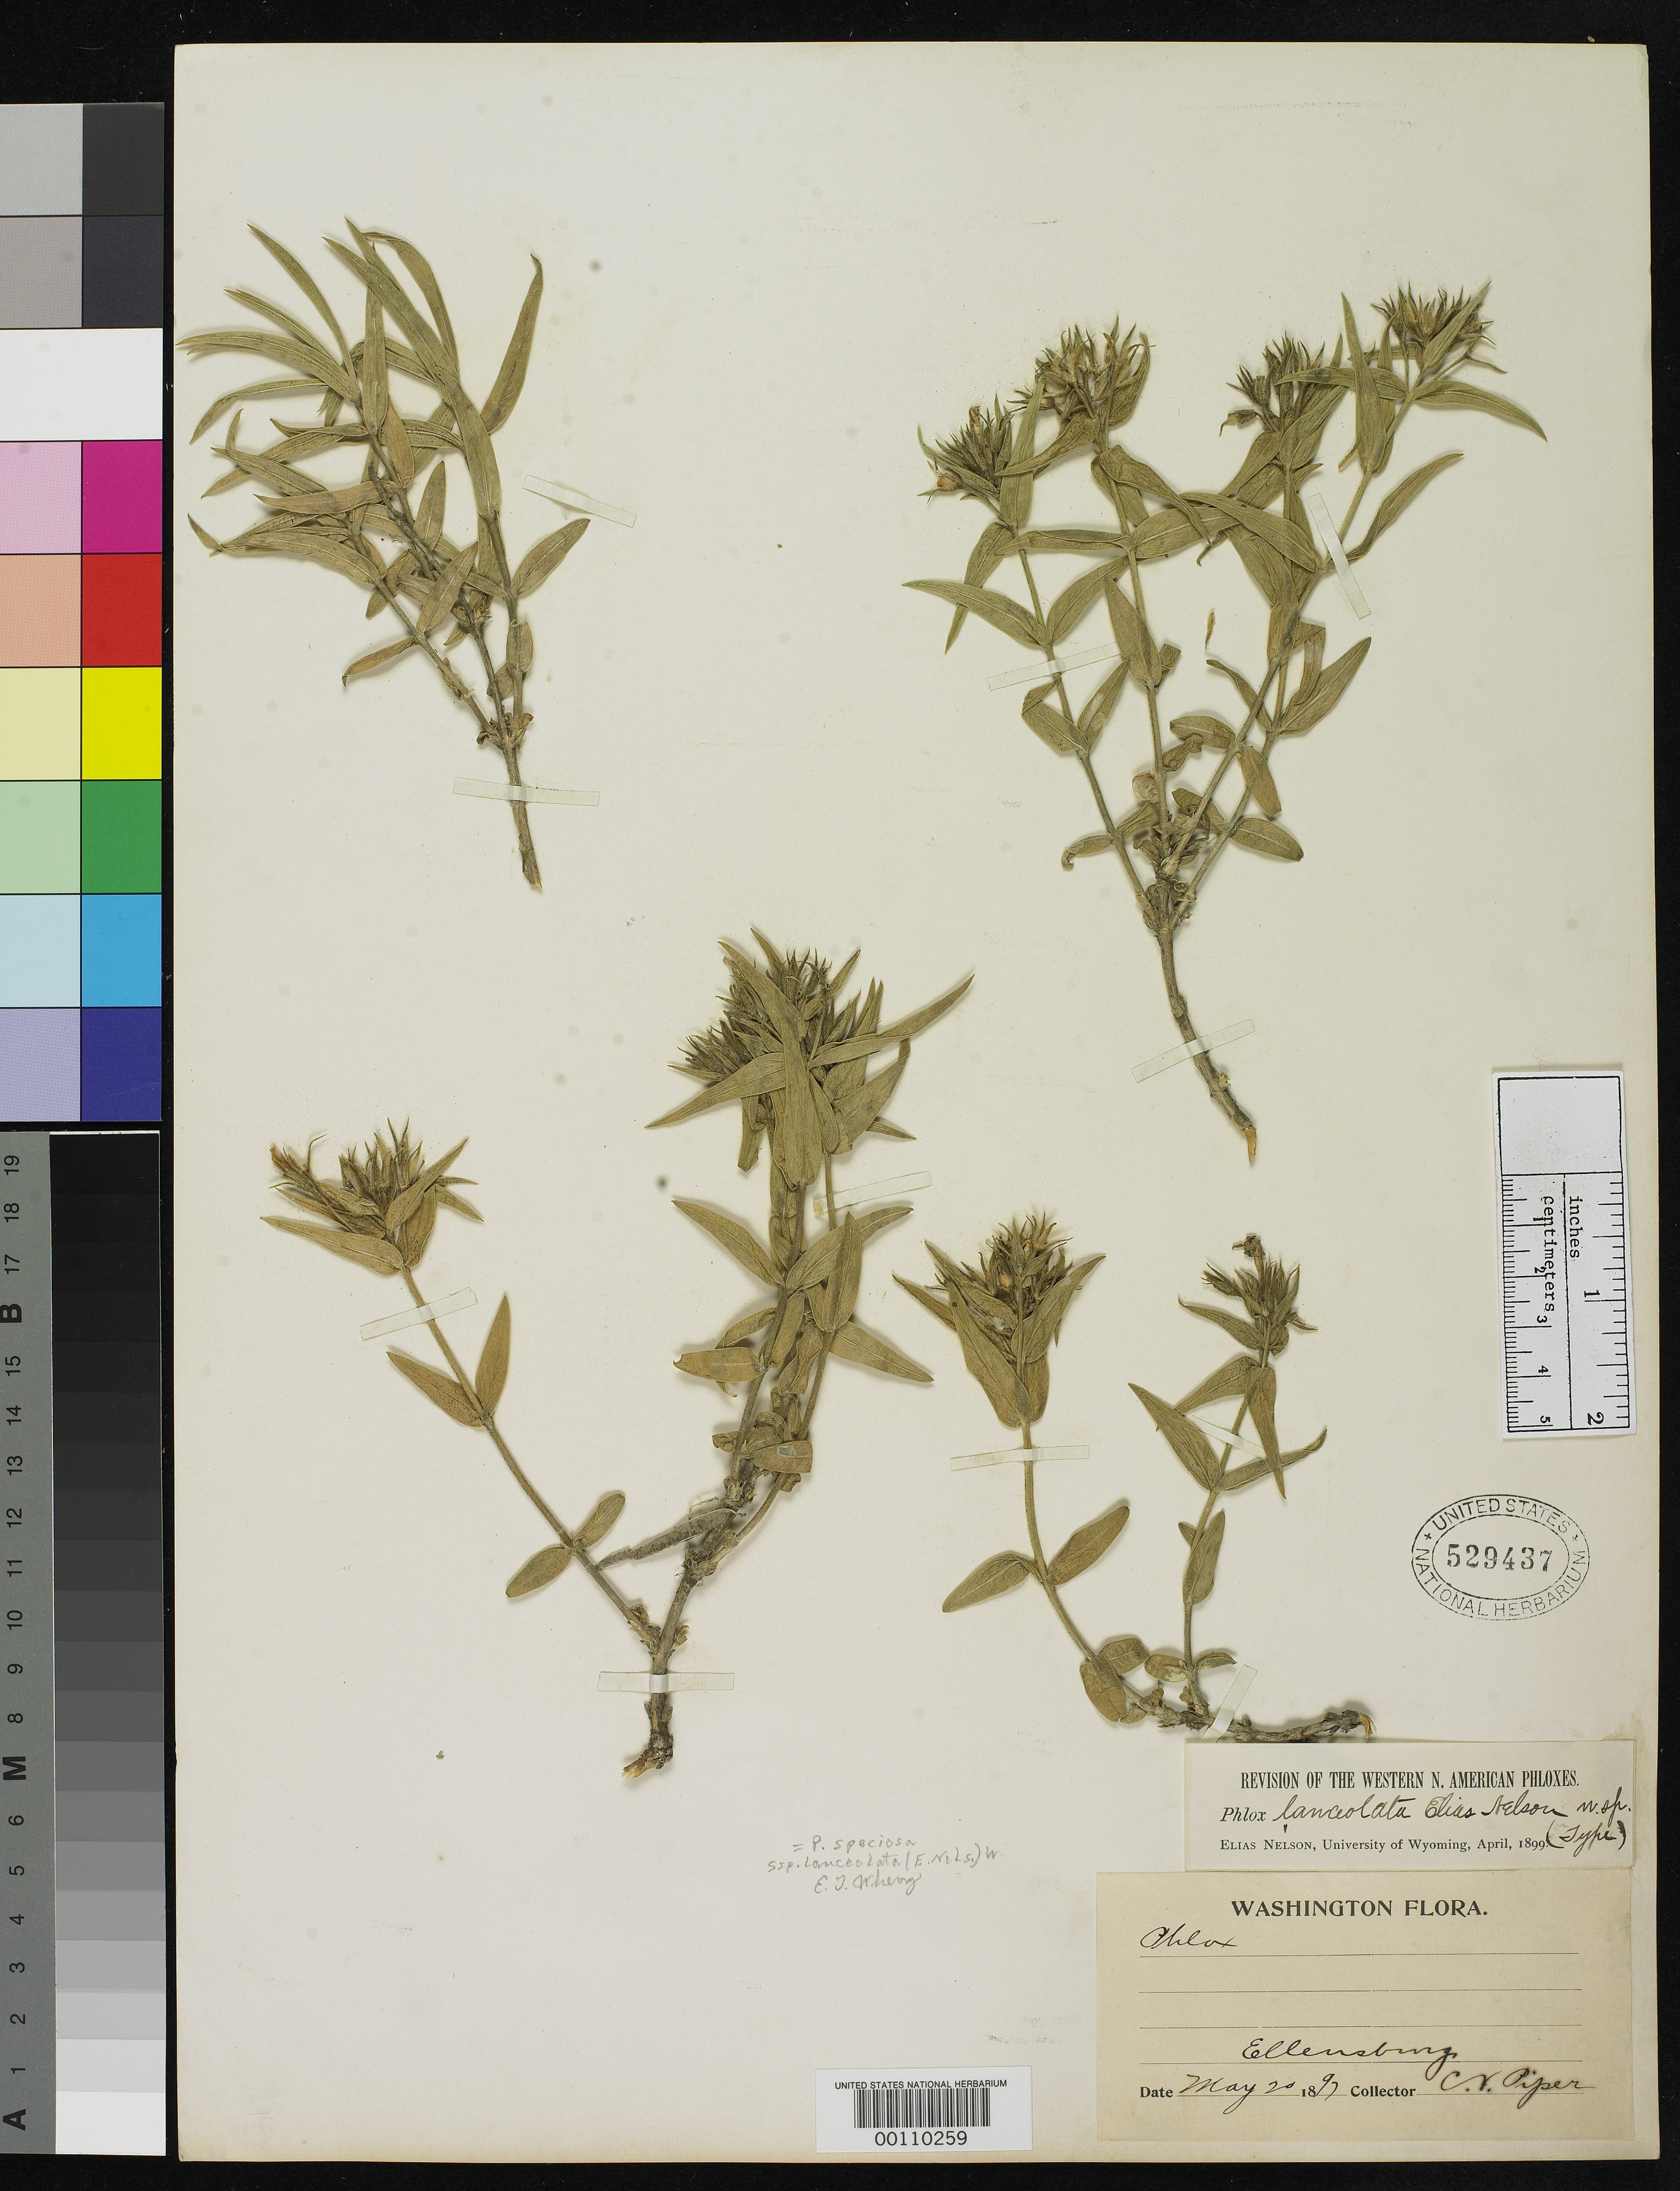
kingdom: Plantae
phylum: Tracheophyta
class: Magnoliopsida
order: Ericales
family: Polemoniaceae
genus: Phlox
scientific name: Phlox lanceolata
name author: E.E. Nelson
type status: Type Collection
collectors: C. V. Piper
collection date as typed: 20 May 1897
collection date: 1897-05-20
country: United States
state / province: Washington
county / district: Kittitas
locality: Ellensburg.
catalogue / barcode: US 529437